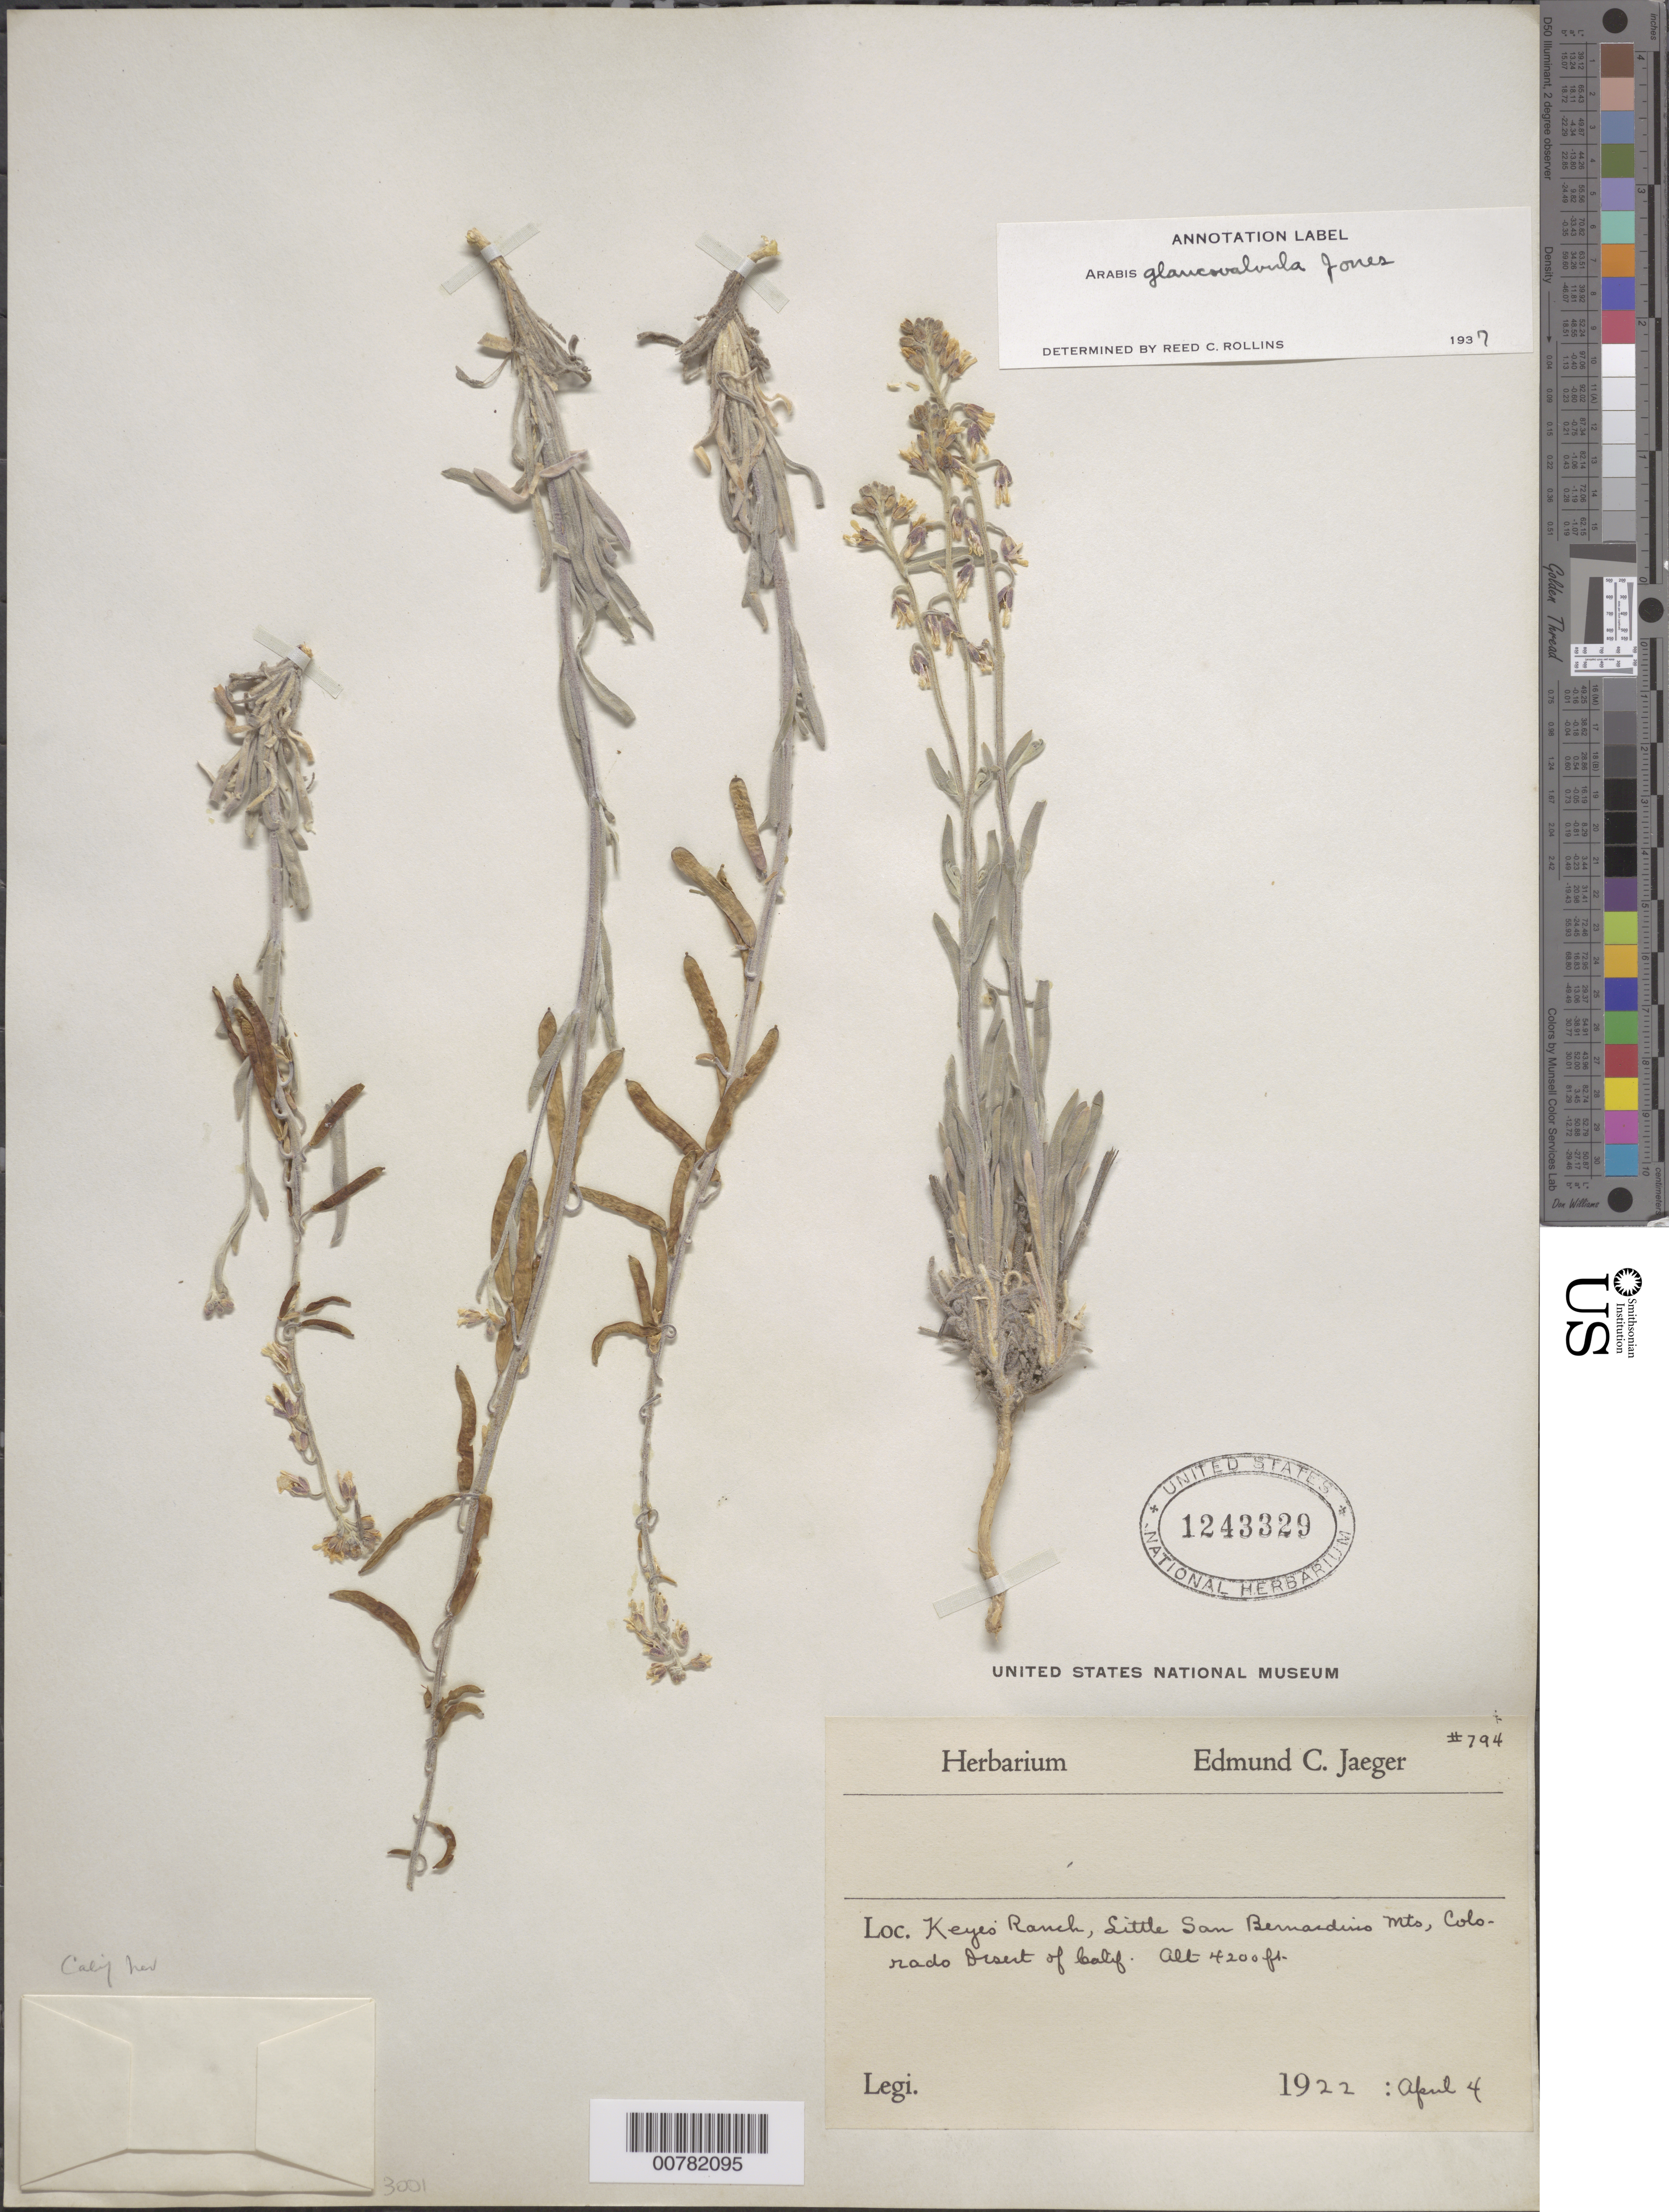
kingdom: Plantae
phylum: Tracheophyta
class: Magnoliopsida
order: Brassicales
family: Brassicaceae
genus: Arabis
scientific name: Arabis glaucovalvula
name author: M.E. Jones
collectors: Ex herb. F. Peck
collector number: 794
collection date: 1922-04-04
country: United States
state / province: California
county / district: San Bernardino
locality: Keyes Ranch, Little San Bernardino Mts, Colorado Desert of Calif.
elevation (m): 1280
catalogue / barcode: US 1243329